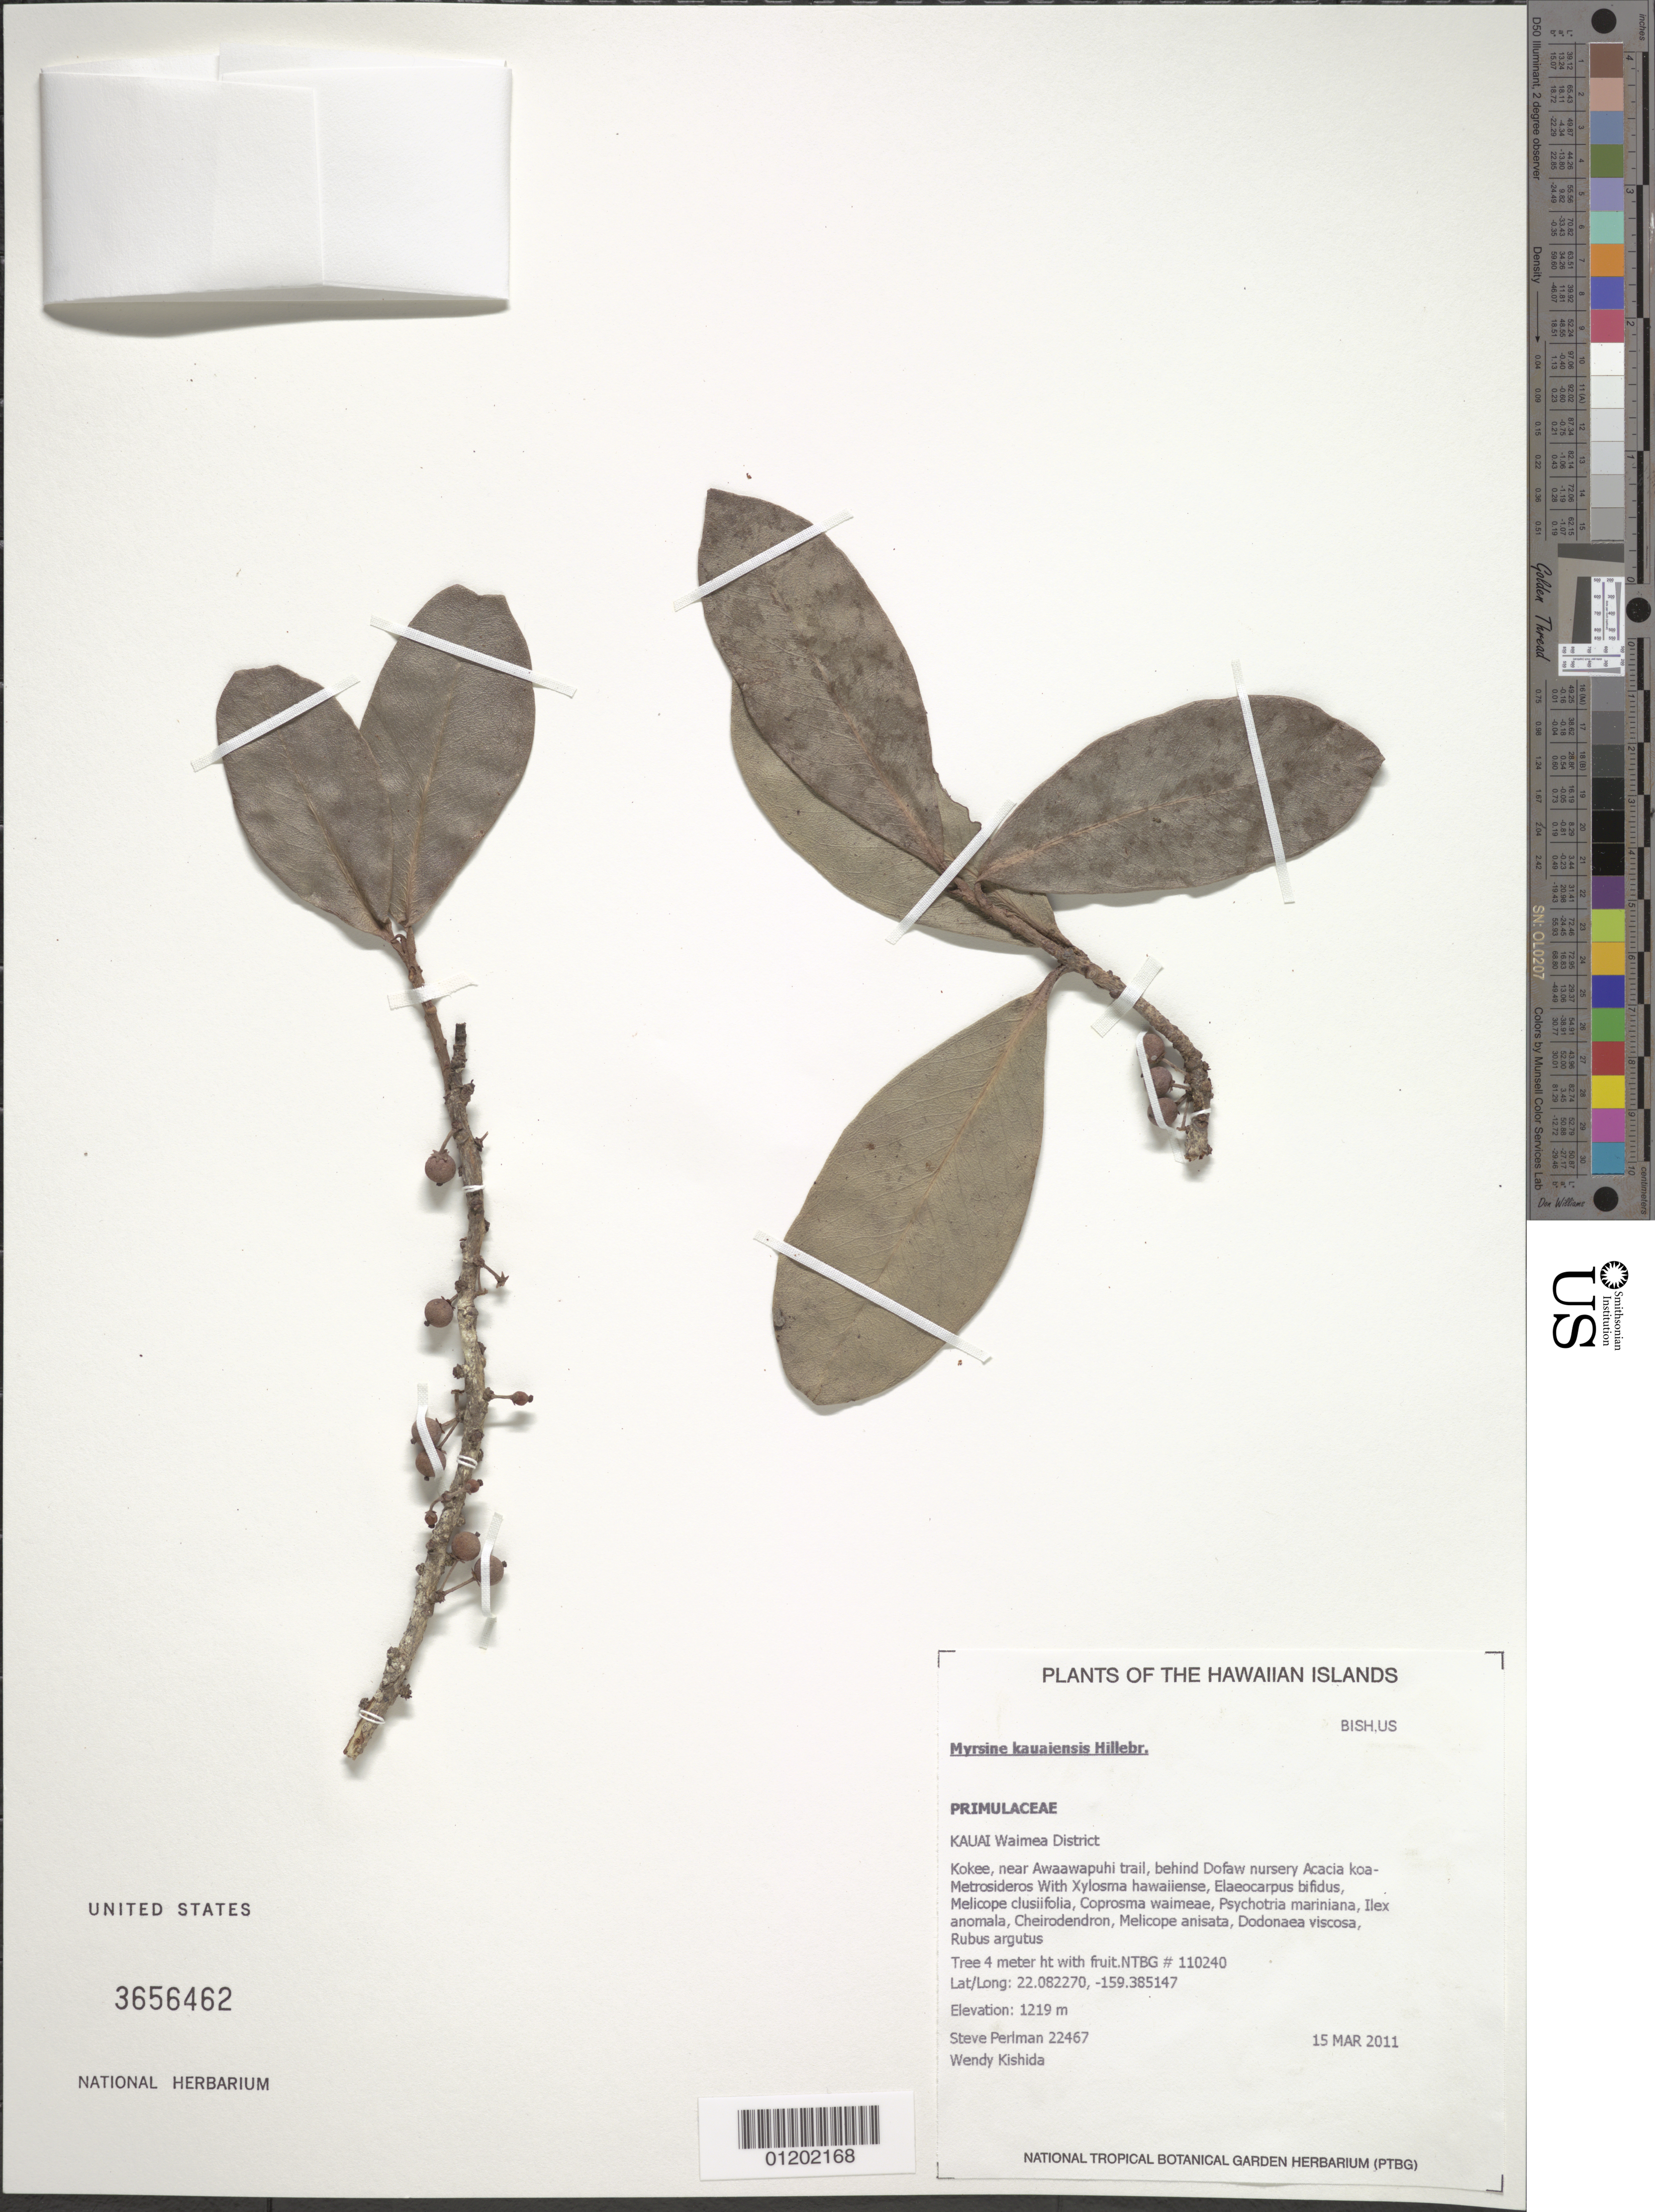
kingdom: Plantae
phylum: Tracheophyta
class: Magnoliopsida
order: Ericales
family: Primulaceae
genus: Myrsine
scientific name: Myrsine kauaiensis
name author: Hillebr.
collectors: S. P. Perlman & W. Kishida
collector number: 22467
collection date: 2011-03-15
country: United States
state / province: Hawaii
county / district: Kauai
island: Kaua'i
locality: Waimea District, Kokee, near Awaawapuhi trail, behind Dofaw nursery.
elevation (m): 1219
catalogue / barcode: US 3656462